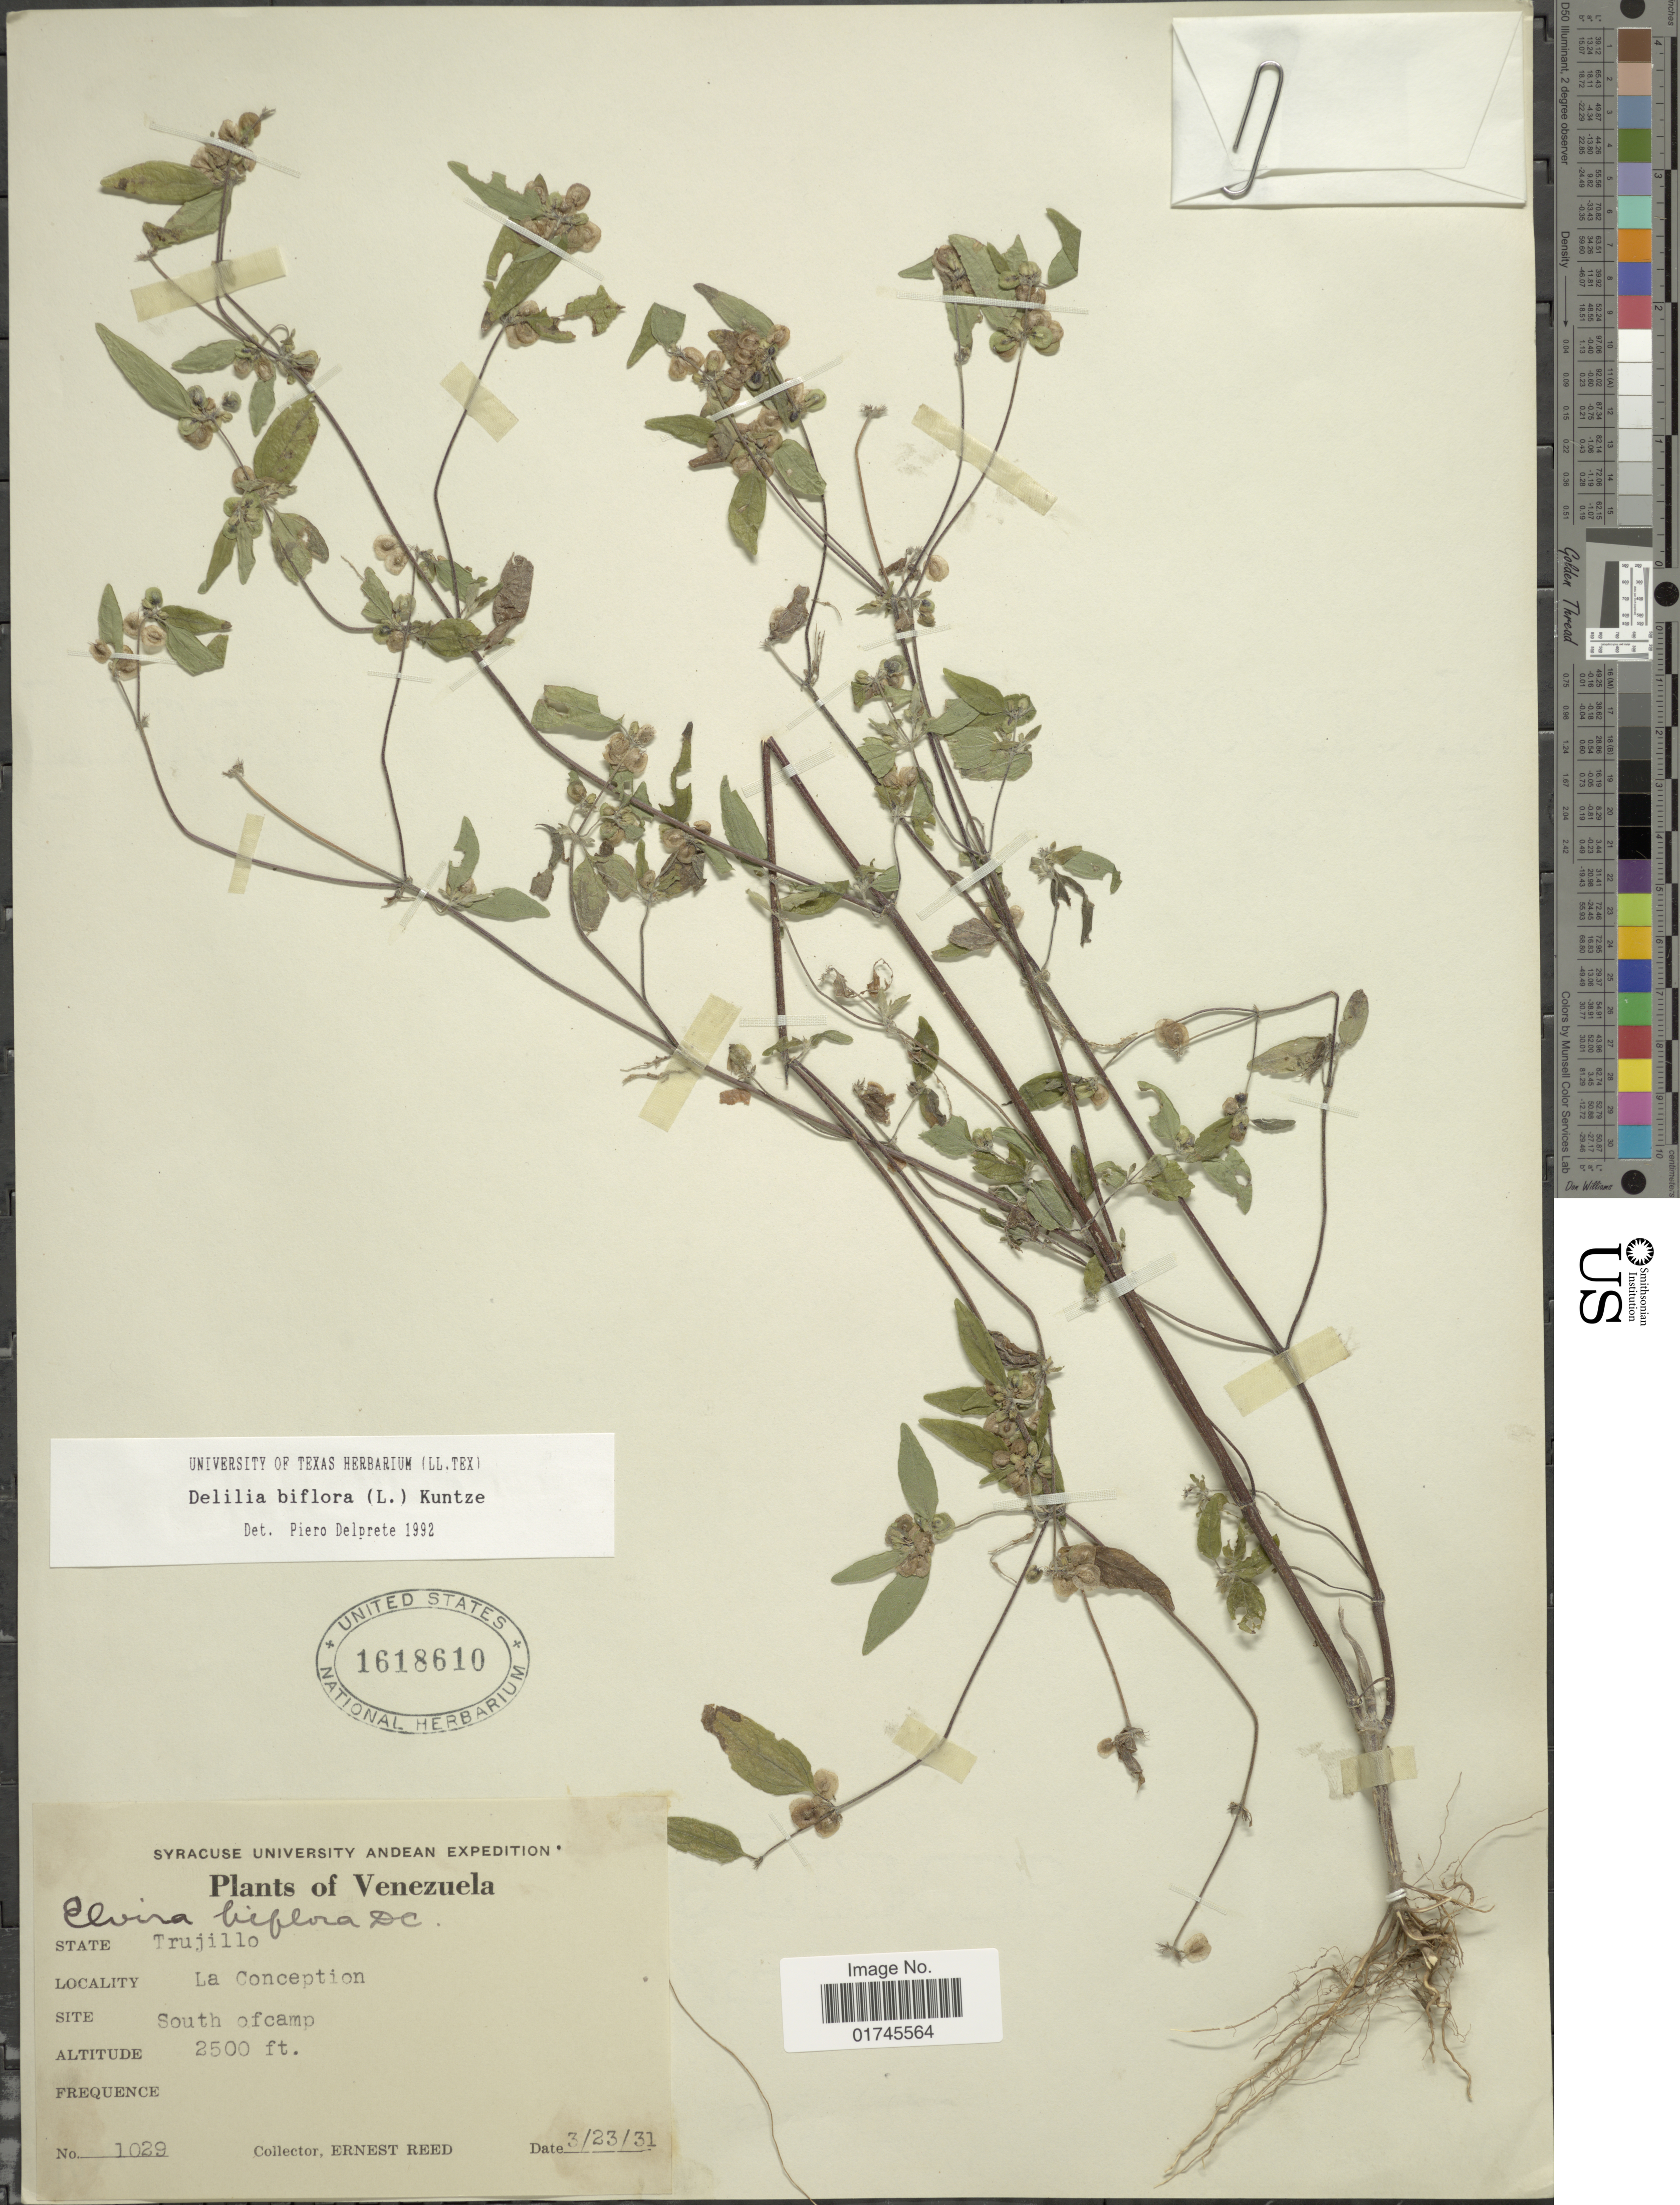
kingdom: Plantae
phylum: Tracheophyta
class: Magnoliopsida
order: Asterales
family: Asteraceae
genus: Delilia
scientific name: Delilia biflora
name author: (L.) Kuntze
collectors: E. Reed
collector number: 1029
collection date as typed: Transcribed d/m/y: 23/3/31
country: Venezuela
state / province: Trujillo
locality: La Conception, Site South of camp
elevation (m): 762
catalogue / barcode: US 1618610